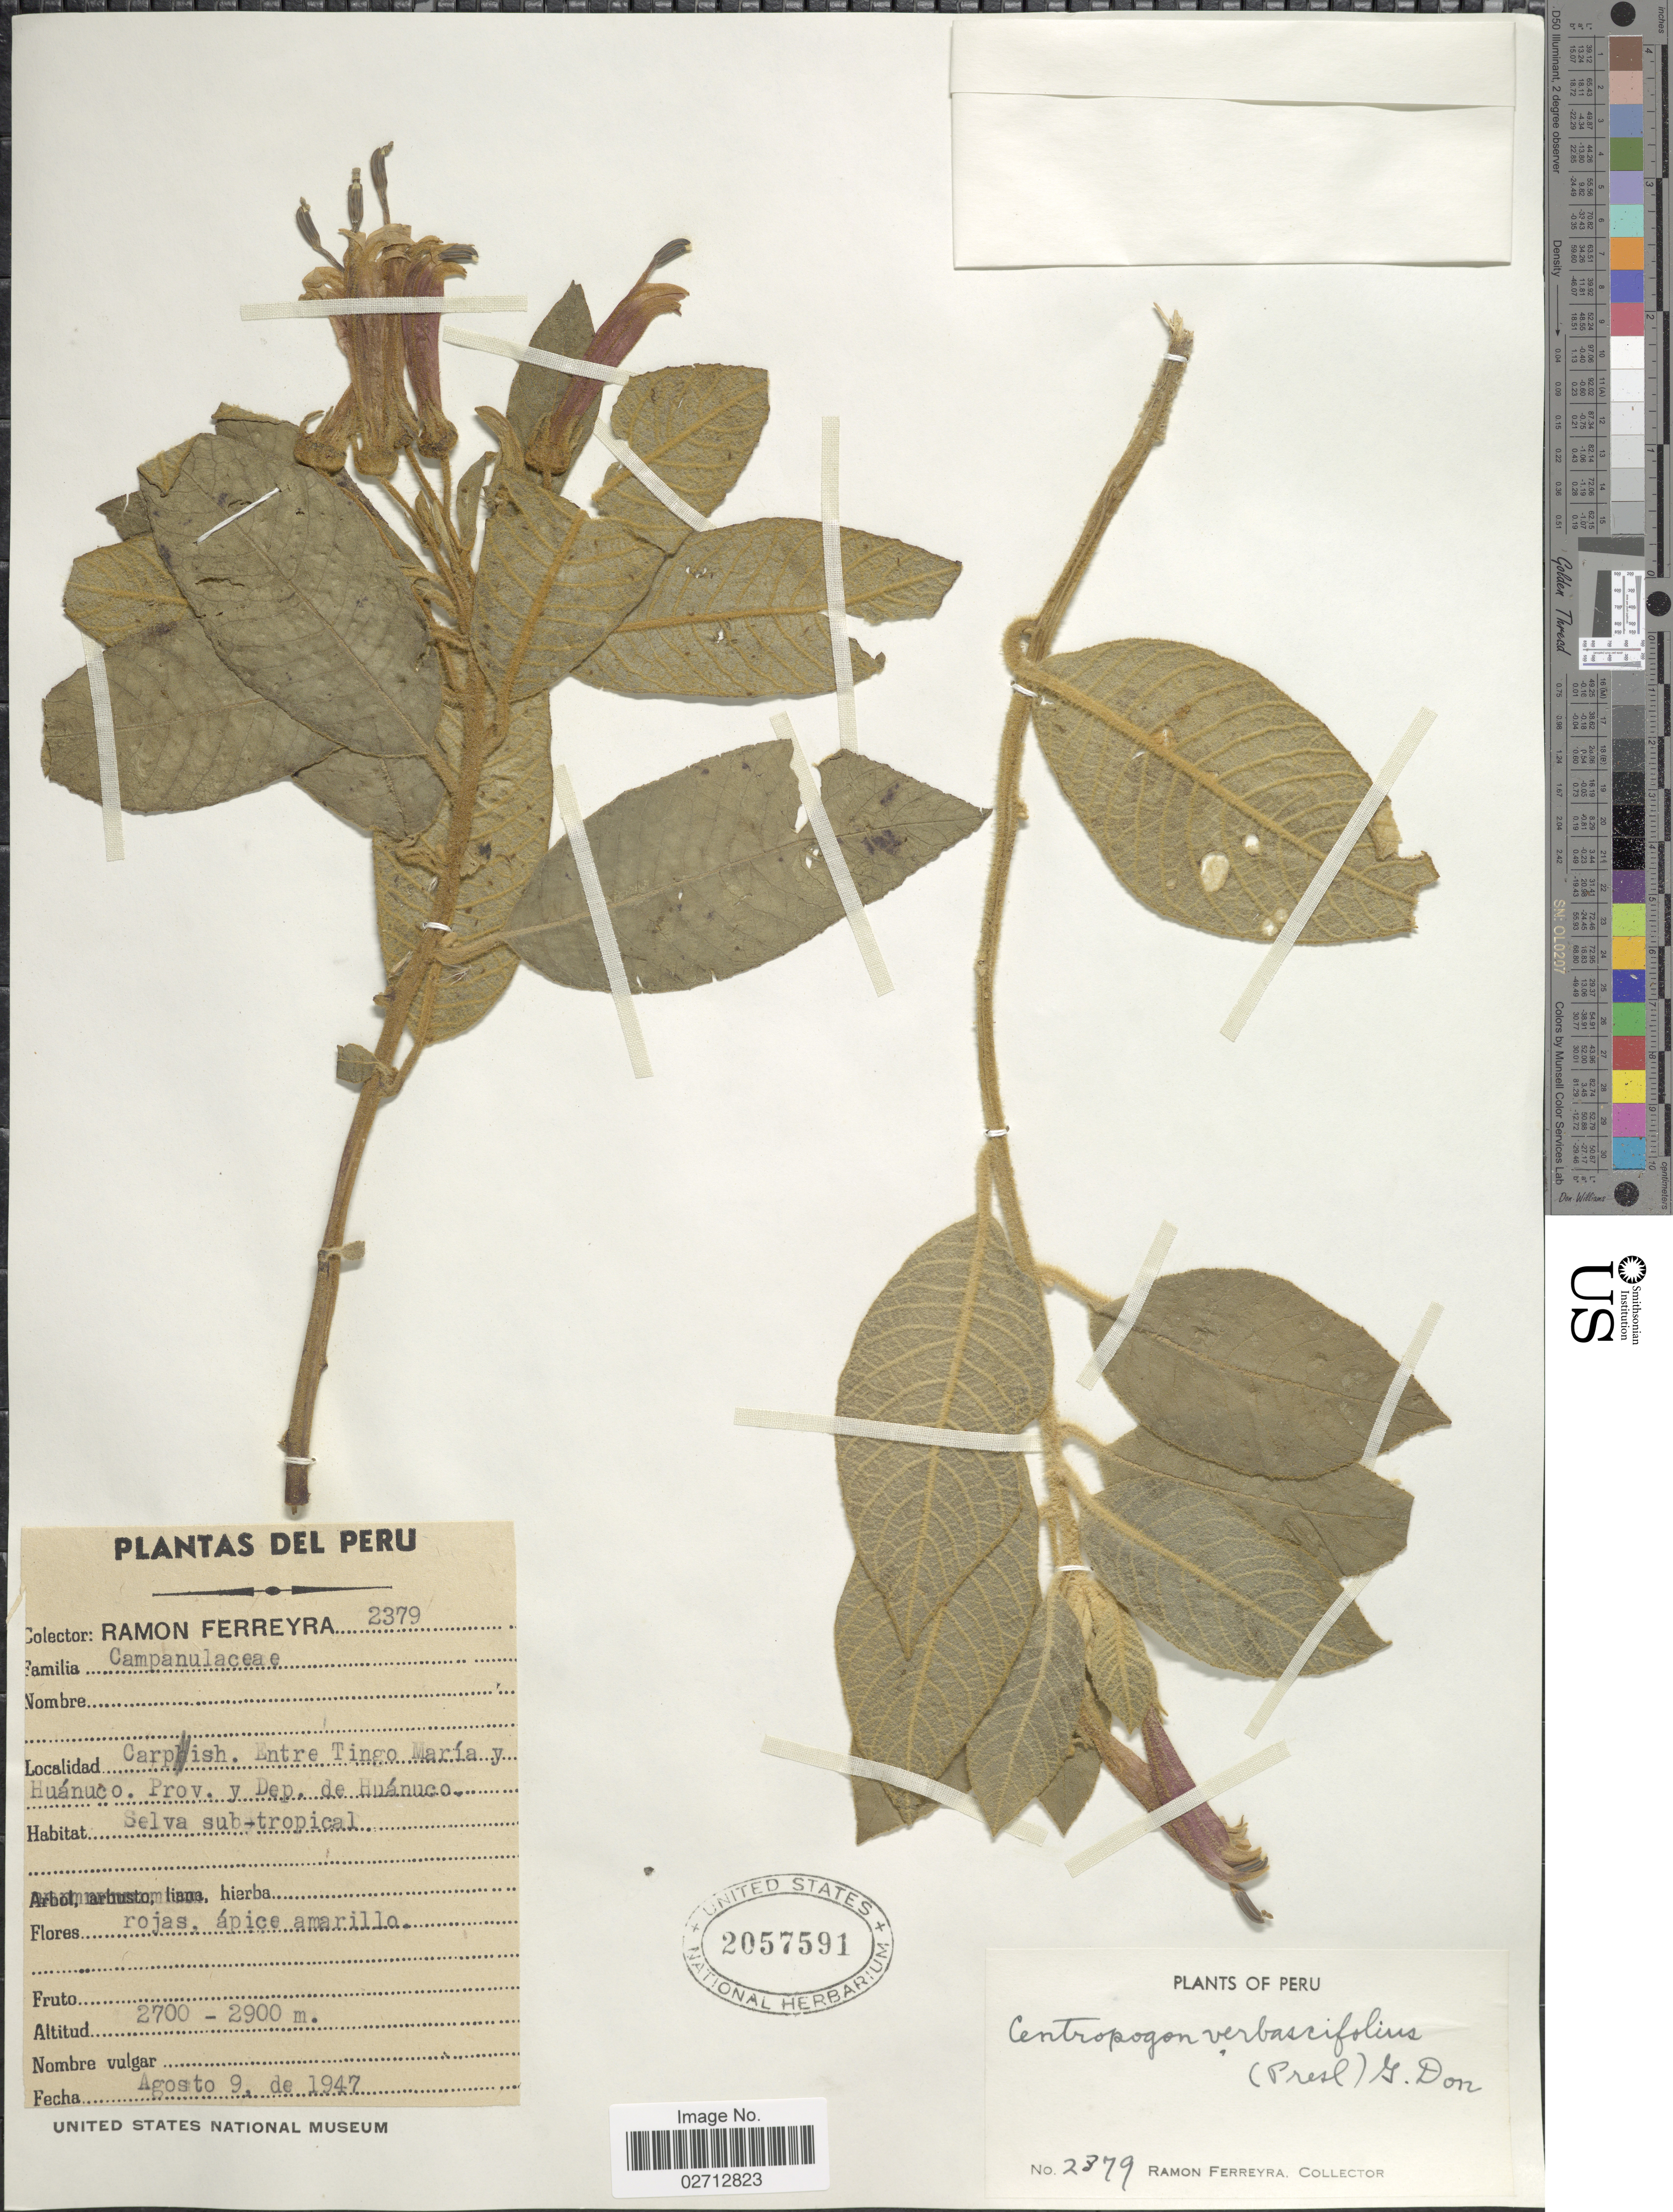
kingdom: Plantae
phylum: Tracheophyta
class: Magnoliopsida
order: Asterales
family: Campanulaceae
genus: Centropogon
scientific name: Centropogon verbascifolius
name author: (C. Presl) Gleason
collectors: R. A. Ferreyra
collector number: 2379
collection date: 1947-08-09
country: Peru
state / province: Huánuco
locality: Carpish, entre Tingo María y Huánuco, Prov. y Dep. de Huánuco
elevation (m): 2700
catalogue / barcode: US 2057591